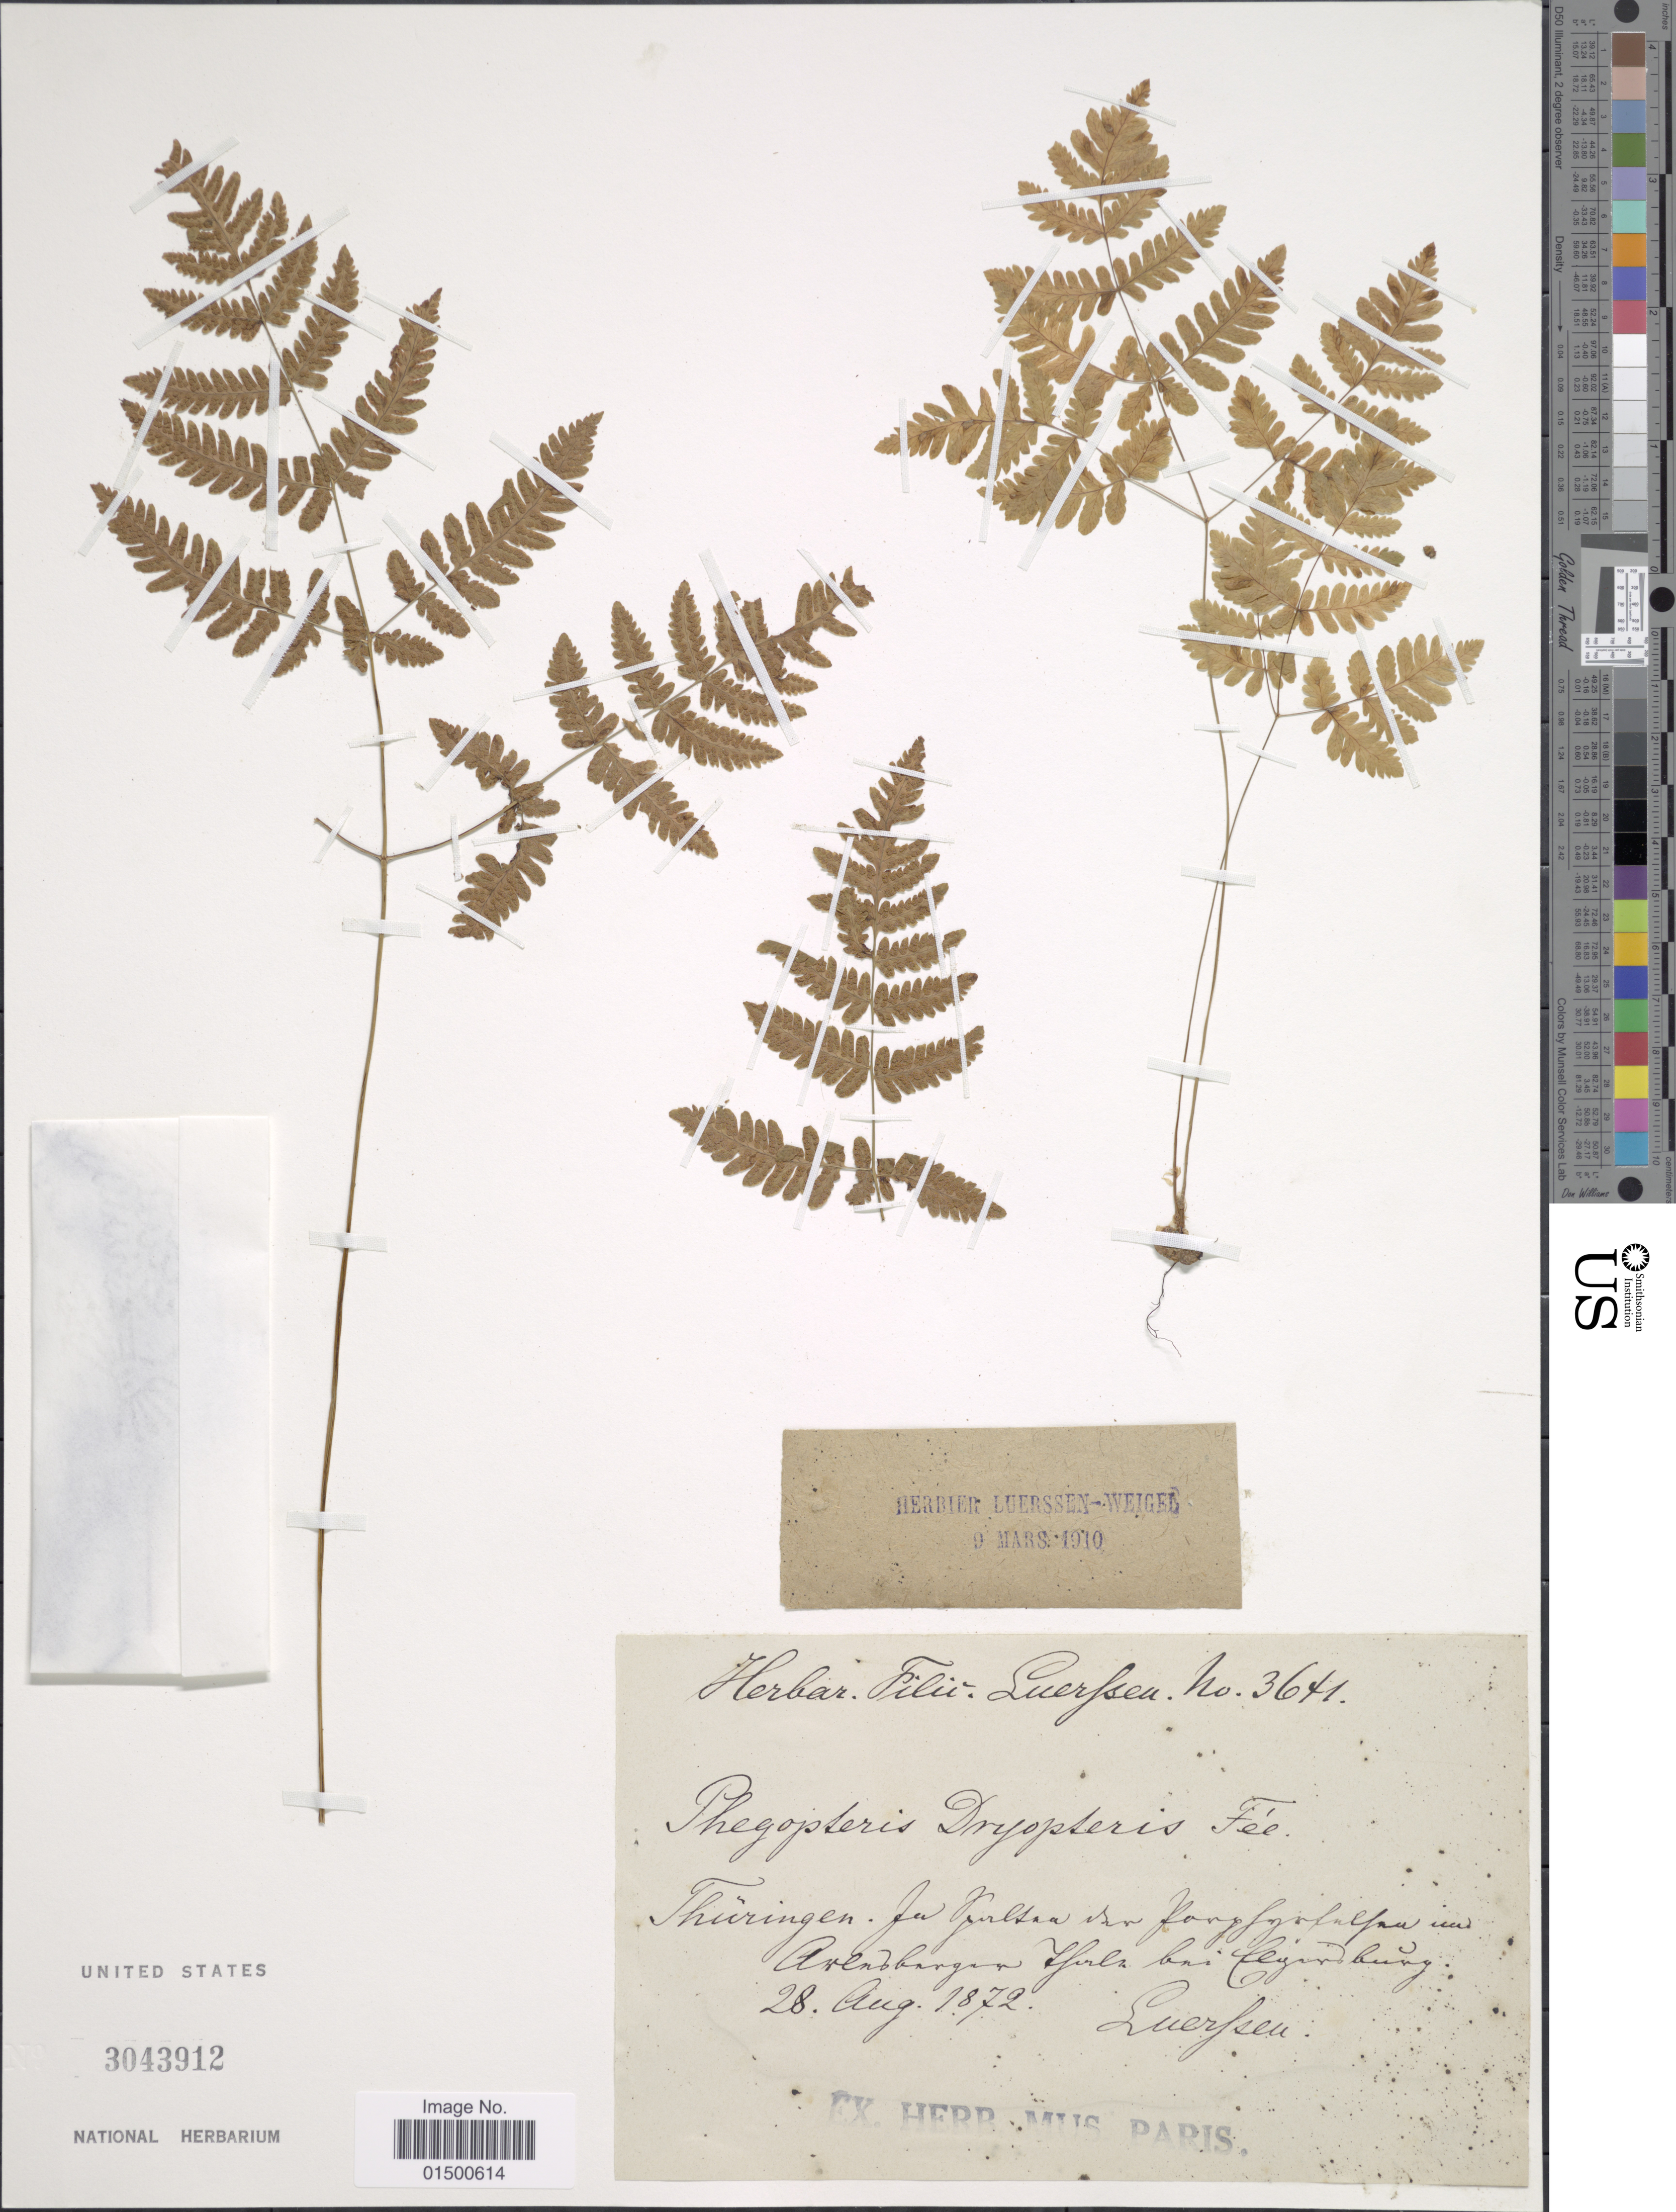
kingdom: Plantae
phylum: Tracheophyta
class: Polypodiopsida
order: Polypodiales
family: Cystopteridaceae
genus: Gymnocarpium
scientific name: Gymnocarpium disjunctum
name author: (Rupr.) Ching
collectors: Luerssen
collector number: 3641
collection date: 1872-08-28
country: Germany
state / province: Thuringia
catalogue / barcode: US 3043912